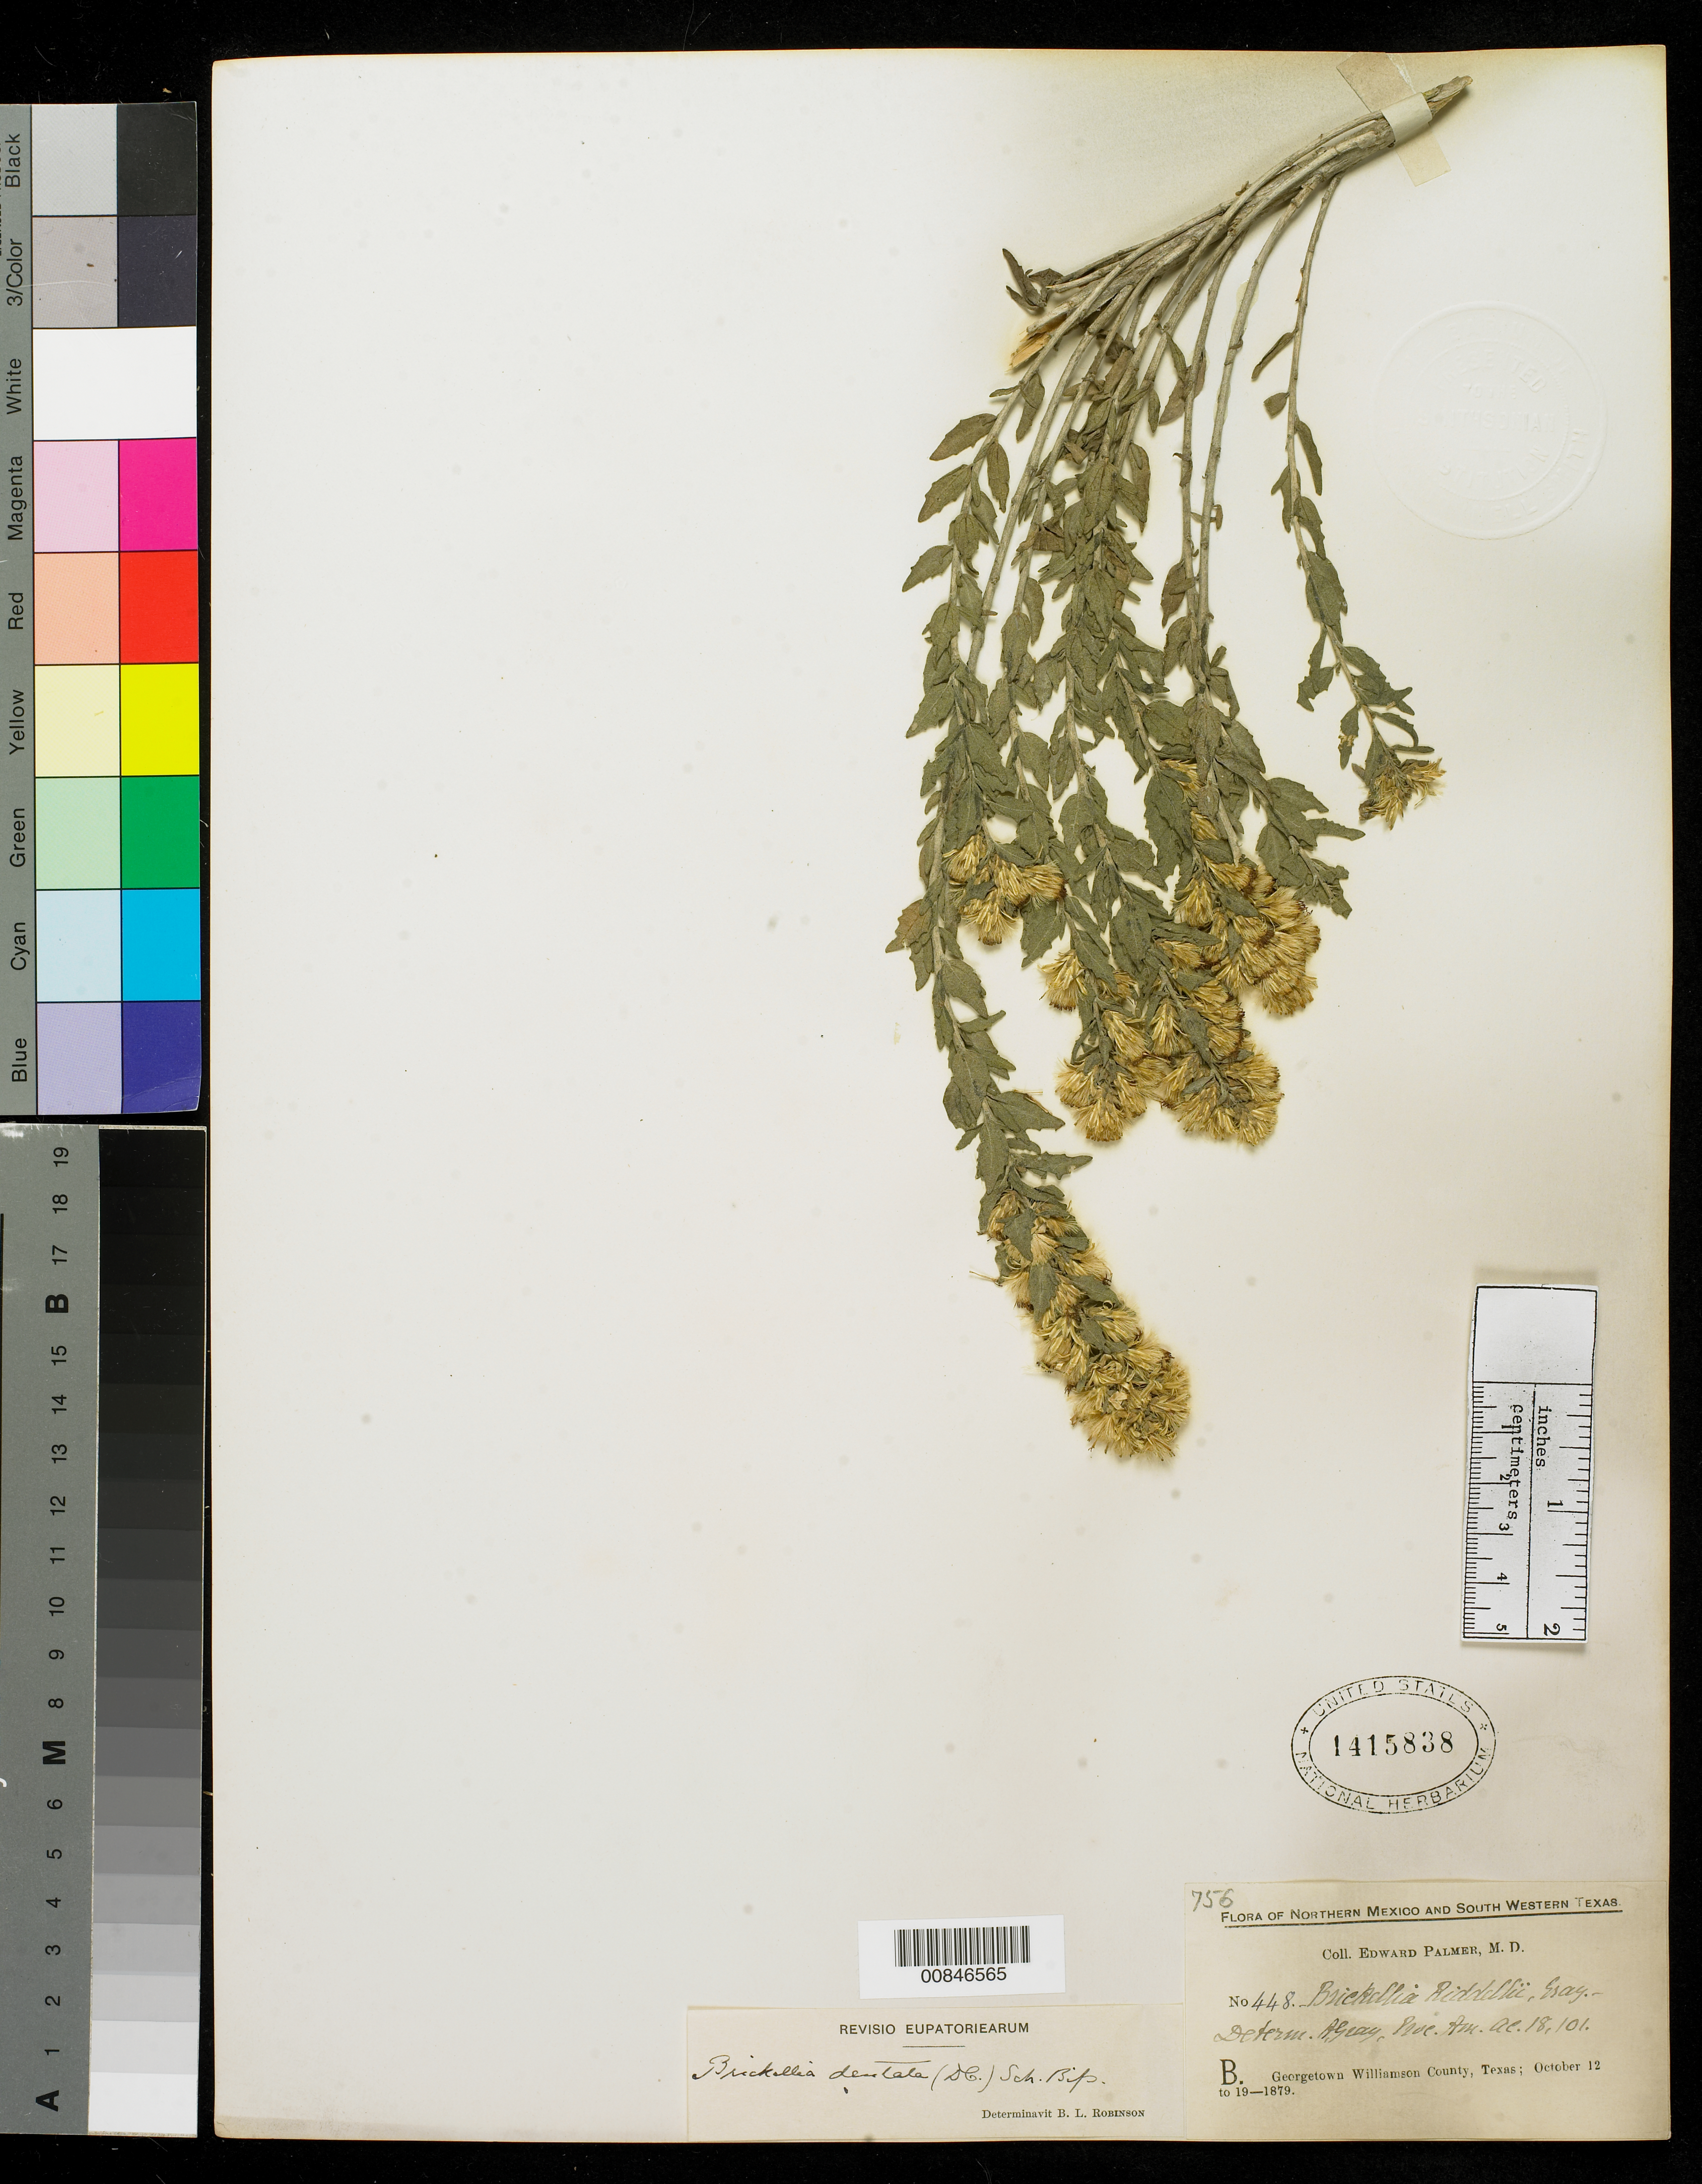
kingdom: Plantae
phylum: Tracheophyta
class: Magnoliopsida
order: Asterales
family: Asteraceae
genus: Brickellia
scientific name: Brickellia dentata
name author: (DC.) Sch. Bip.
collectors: E. Palmer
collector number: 448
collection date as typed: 12 Oct 1879 to 19 Oct 1879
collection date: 1879-10-12/1879-10-19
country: United States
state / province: Texas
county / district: Williamson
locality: B. Georgetown, Williamson County, Texas.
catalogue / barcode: US 1415838